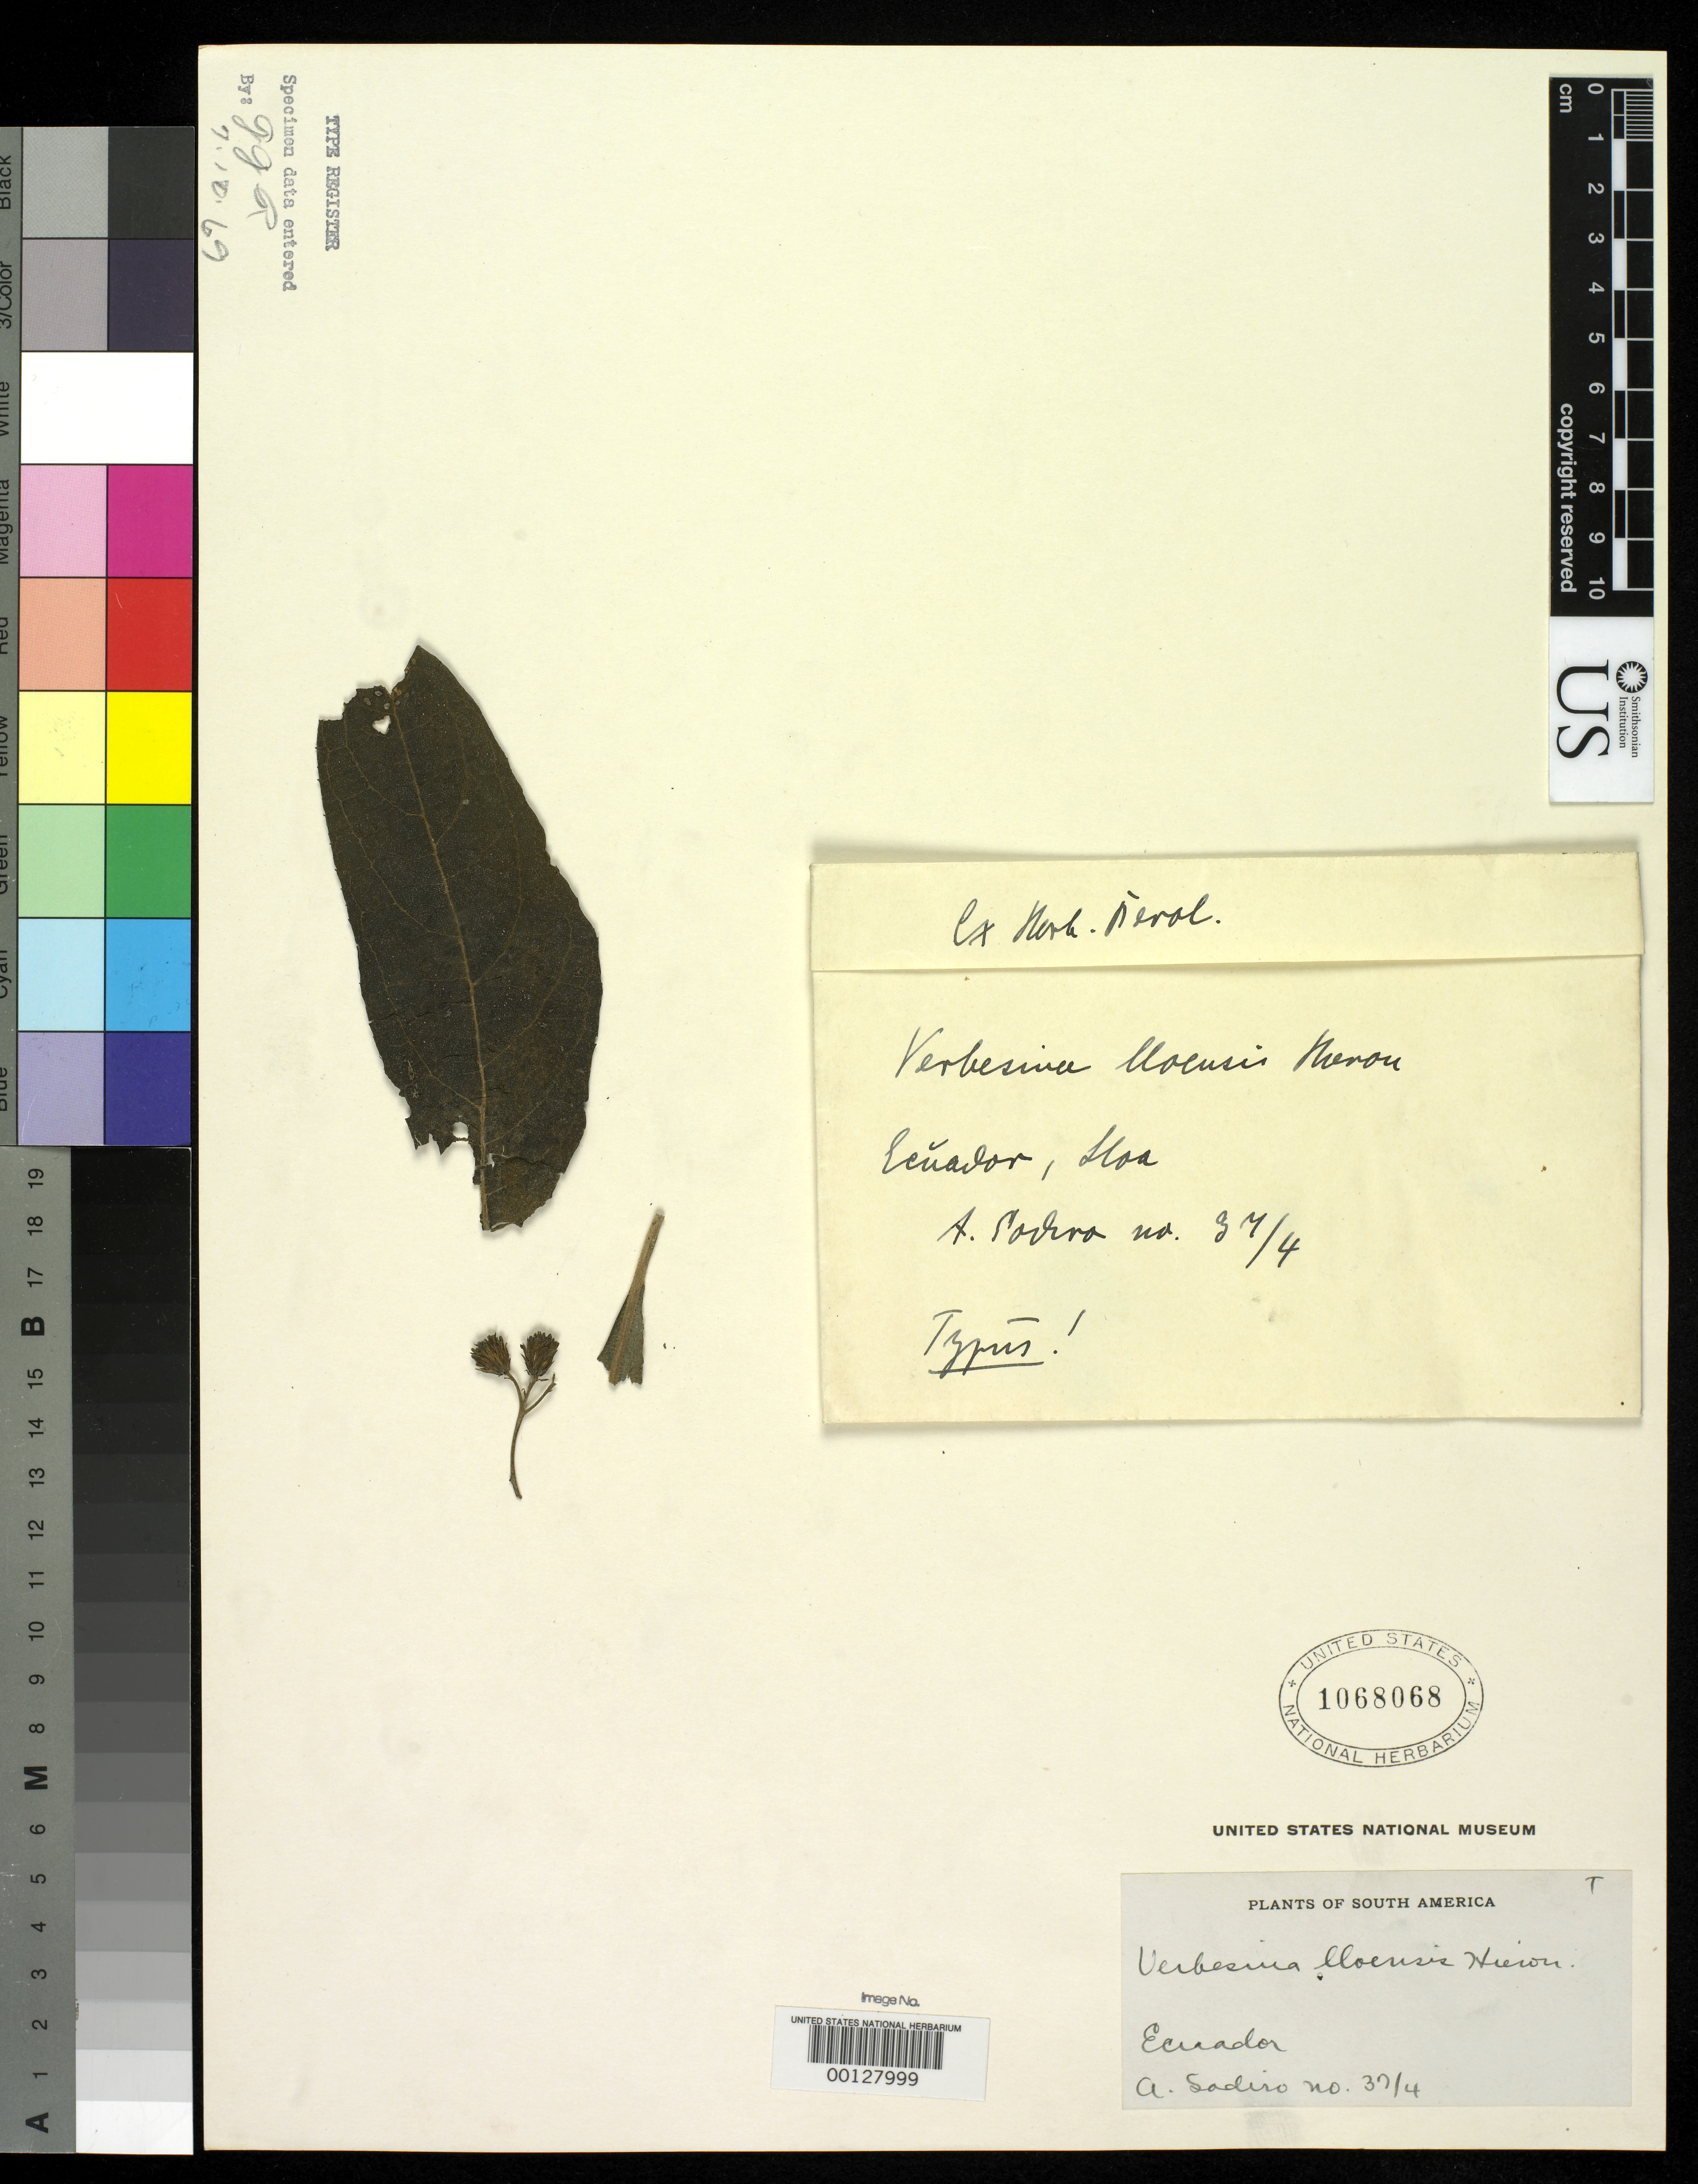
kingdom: Plantae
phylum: Tracheophyta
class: Magnoliopsida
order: Asterales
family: Asteraceae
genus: Verbesina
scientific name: Verbesina lloensis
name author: Hieron.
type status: Isotype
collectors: L. Sodiro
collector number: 37-4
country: Ecuador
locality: Lloa.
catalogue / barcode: US 1068068